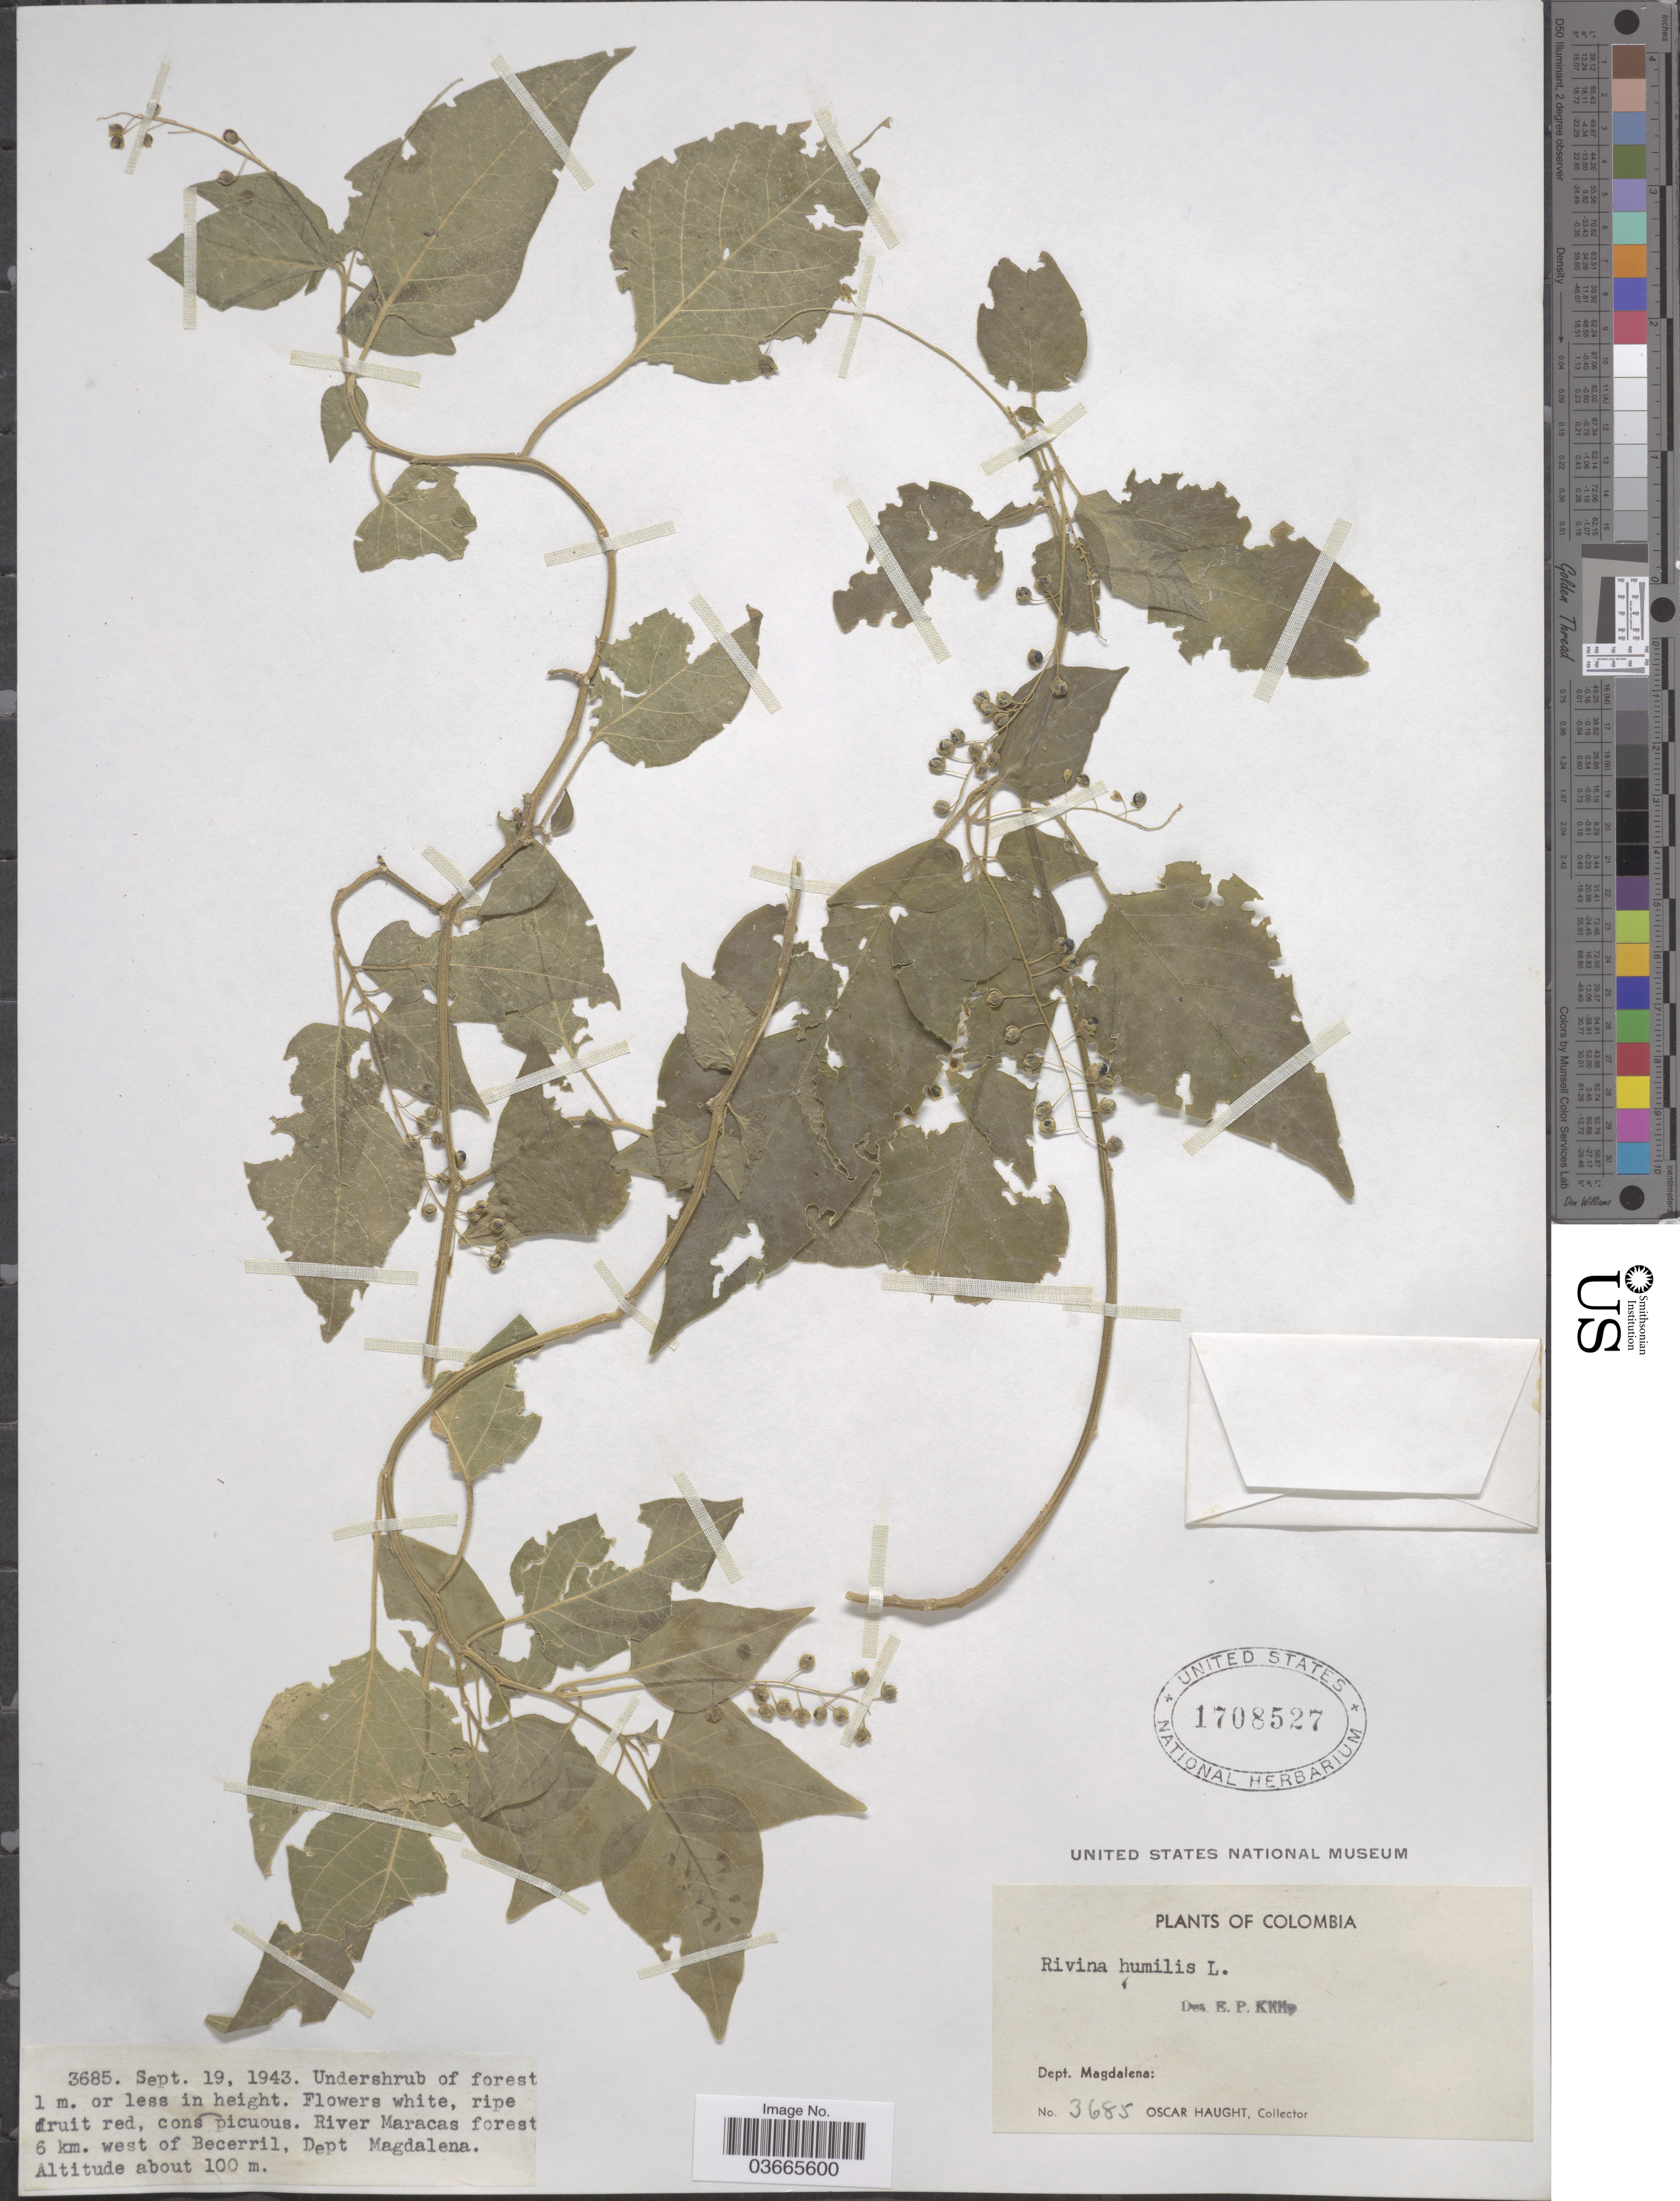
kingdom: Plantae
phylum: Tracheophyta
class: Magnoliopsida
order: Caryophyllales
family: Phytolaccaceae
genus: Rivina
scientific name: Rivina humilis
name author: L.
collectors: O. Haught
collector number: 3685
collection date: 1943-09-19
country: Colombia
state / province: Magdalena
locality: Dept. Magdalena. River Maracas forest 6 km. west of Becerril.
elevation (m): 100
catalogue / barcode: US 1708527